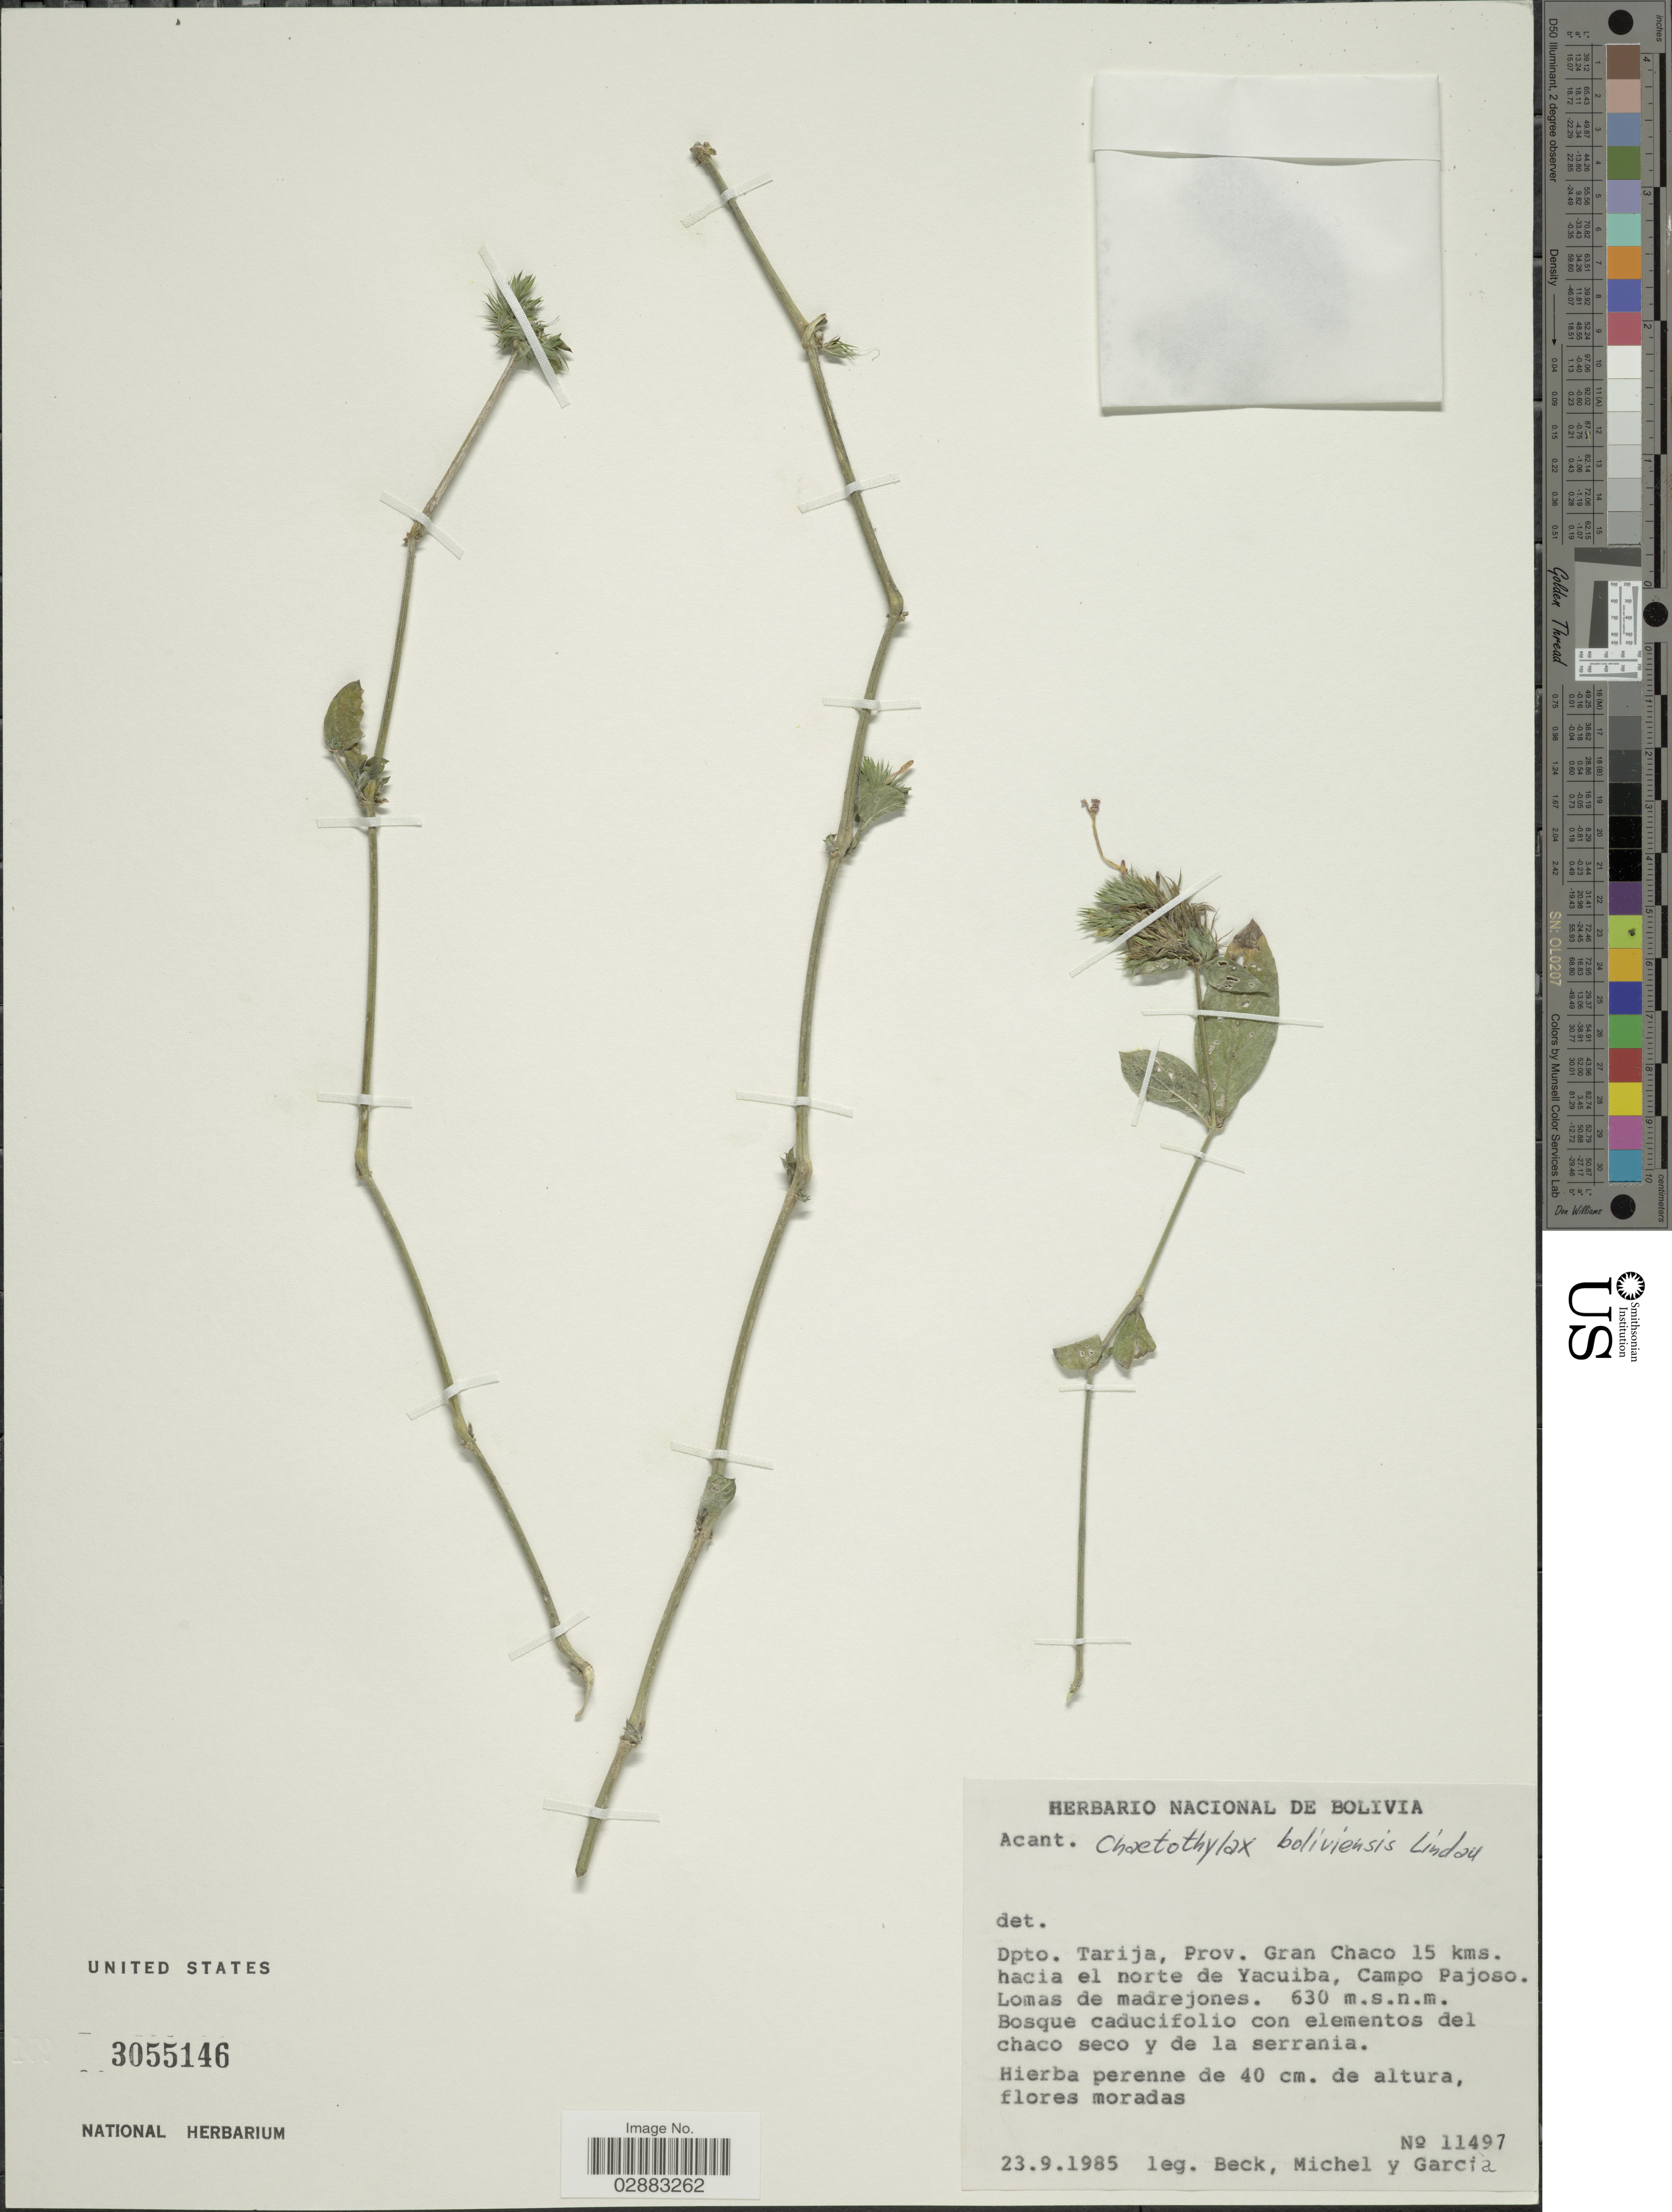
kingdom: Plantae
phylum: Tracheophyta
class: Magnoliopsida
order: Lamiales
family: Acanthaceae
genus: Justicia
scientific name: Justicia goudotii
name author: V.A.W. Graham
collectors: -- Beck, -. Michel & H. Garcia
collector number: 11497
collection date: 1985-09-23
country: Bolivia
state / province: Tarija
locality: Dpto. Tarija, Prov. Gran Chaco 15 kms. hacia el norte de Yacuiba, Campo Pajoso.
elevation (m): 630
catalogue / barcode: US 3055146